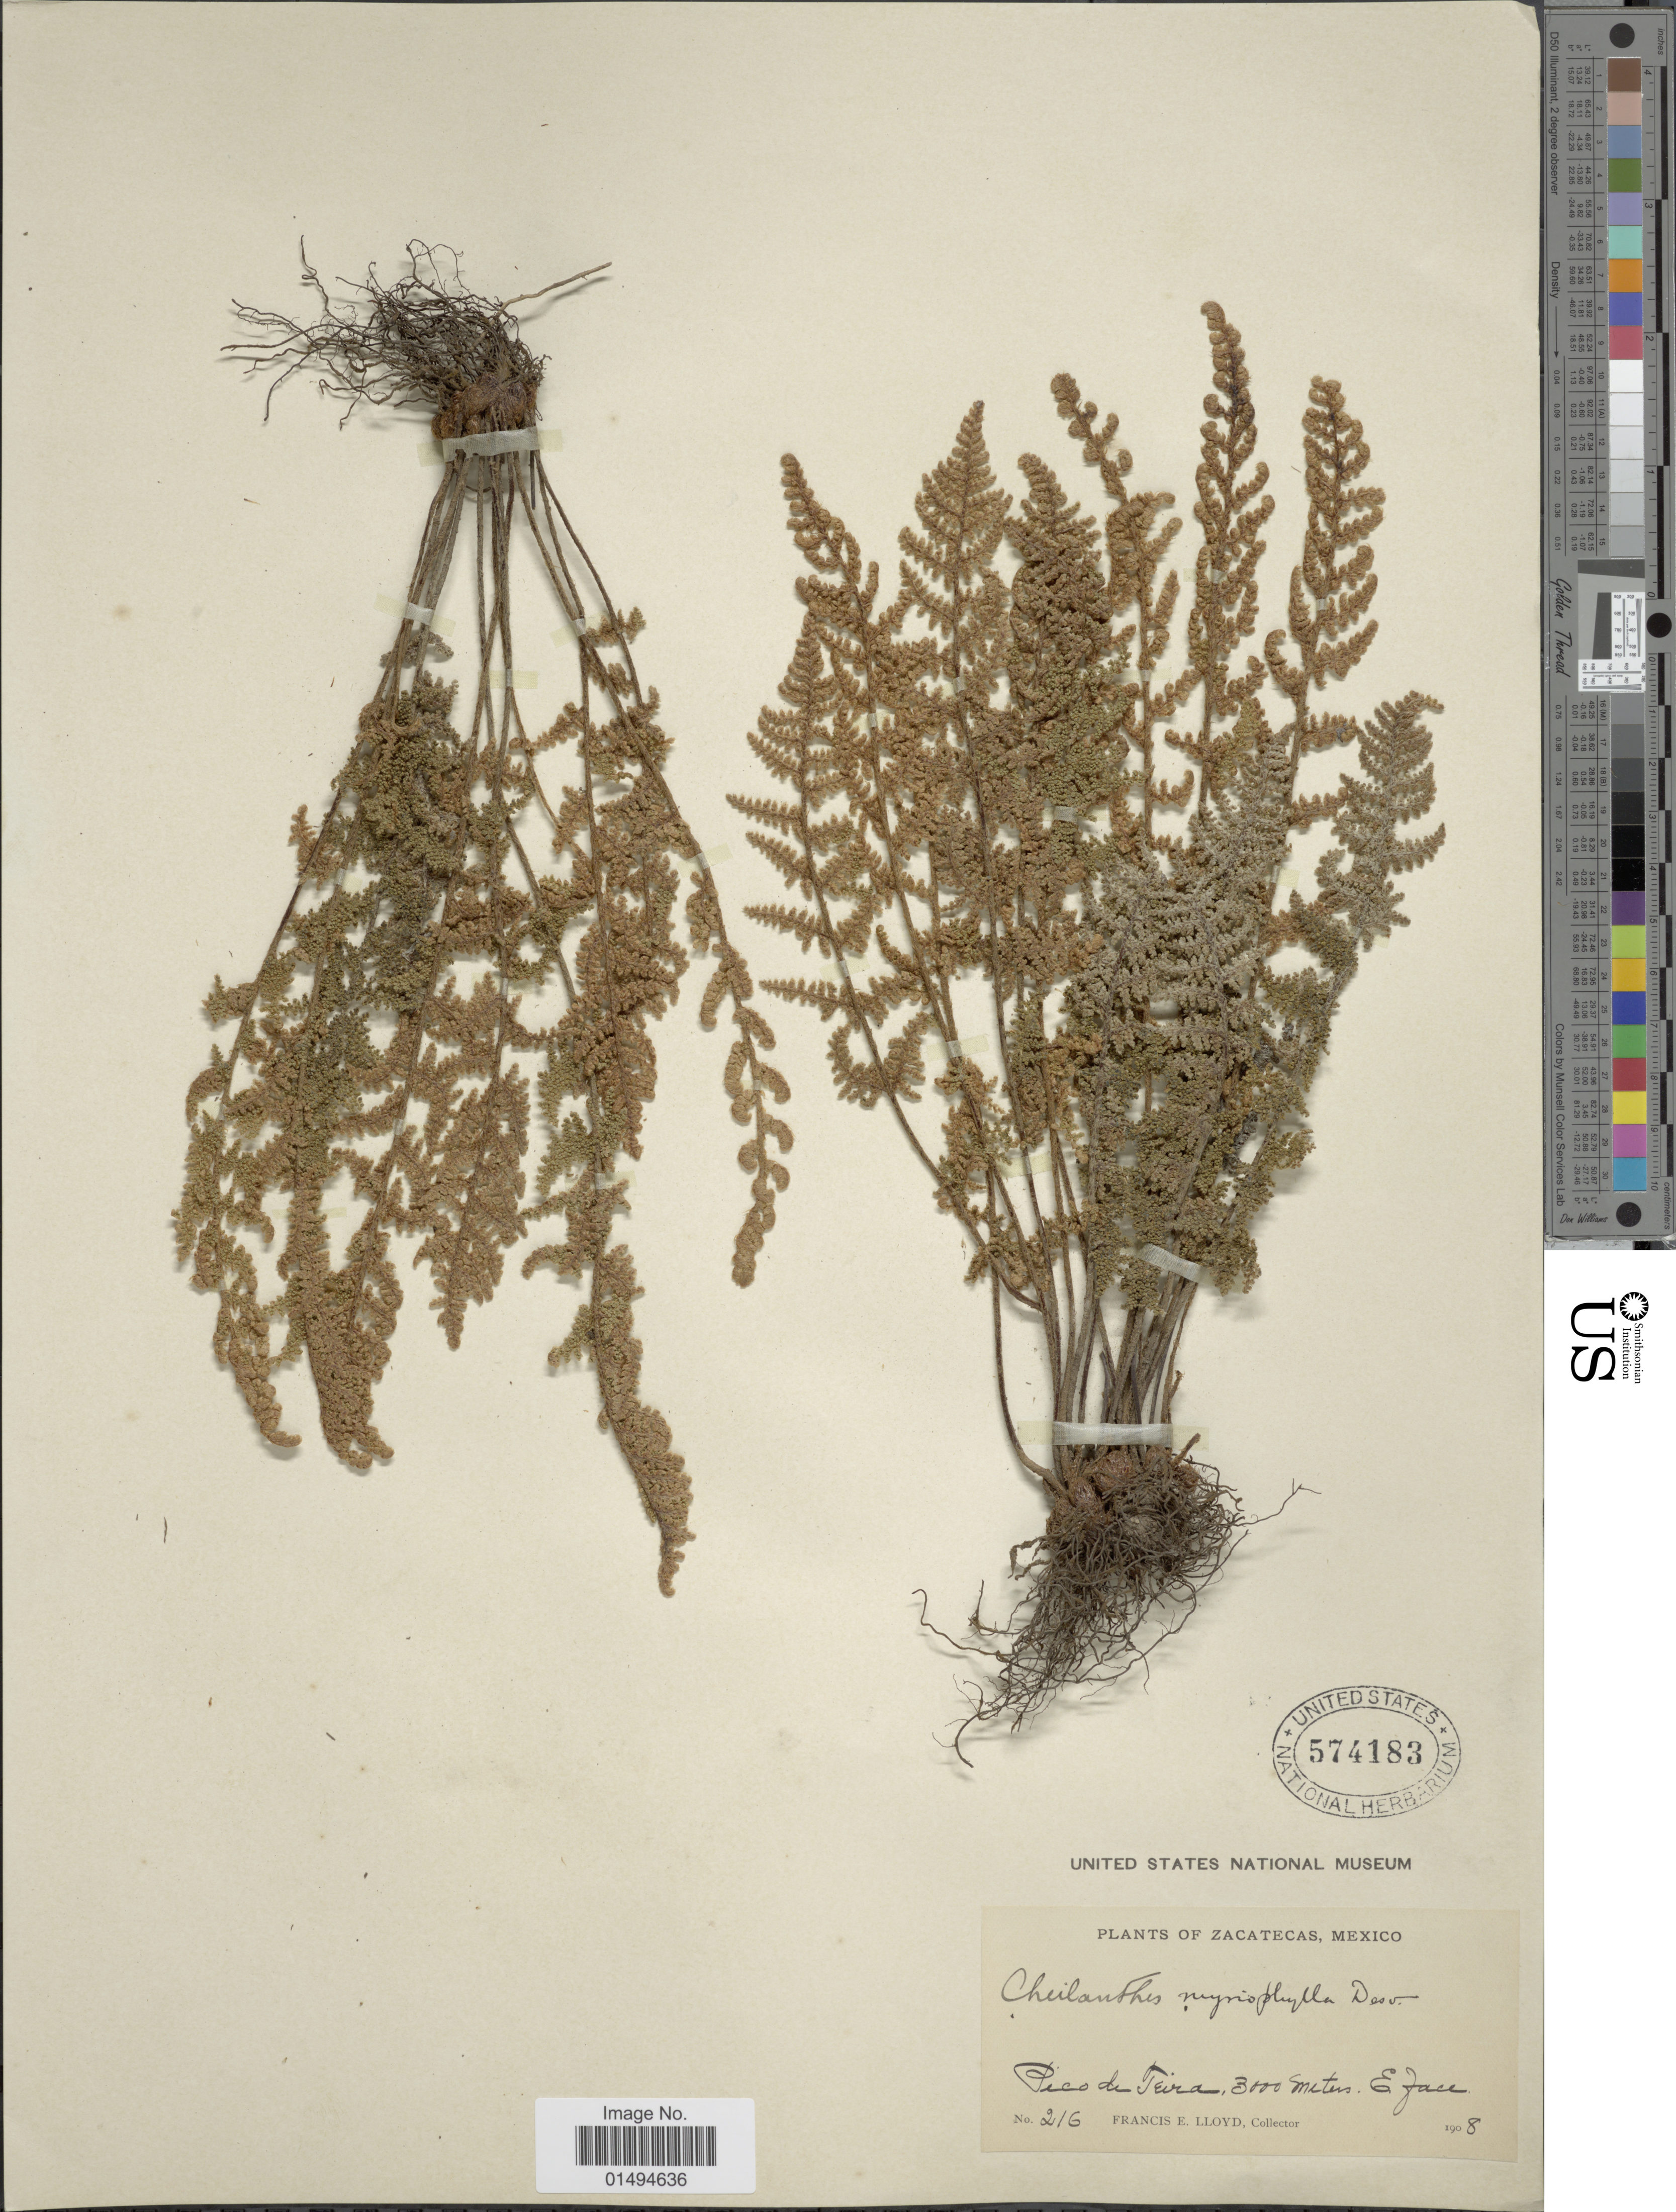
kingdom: Plantae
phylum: Tracheophyta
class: Polypodiopsida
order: Polypodiales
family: Pteridaceae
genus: Myriopteris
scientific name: Myriopteris myriophylla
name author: (Desv.) J. Sm.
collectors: Lloyd, C. E.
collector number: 216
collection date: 1908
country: Mexico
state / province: Zacatecas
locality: Pico de Teira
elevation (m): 3000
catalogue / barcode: US 574183